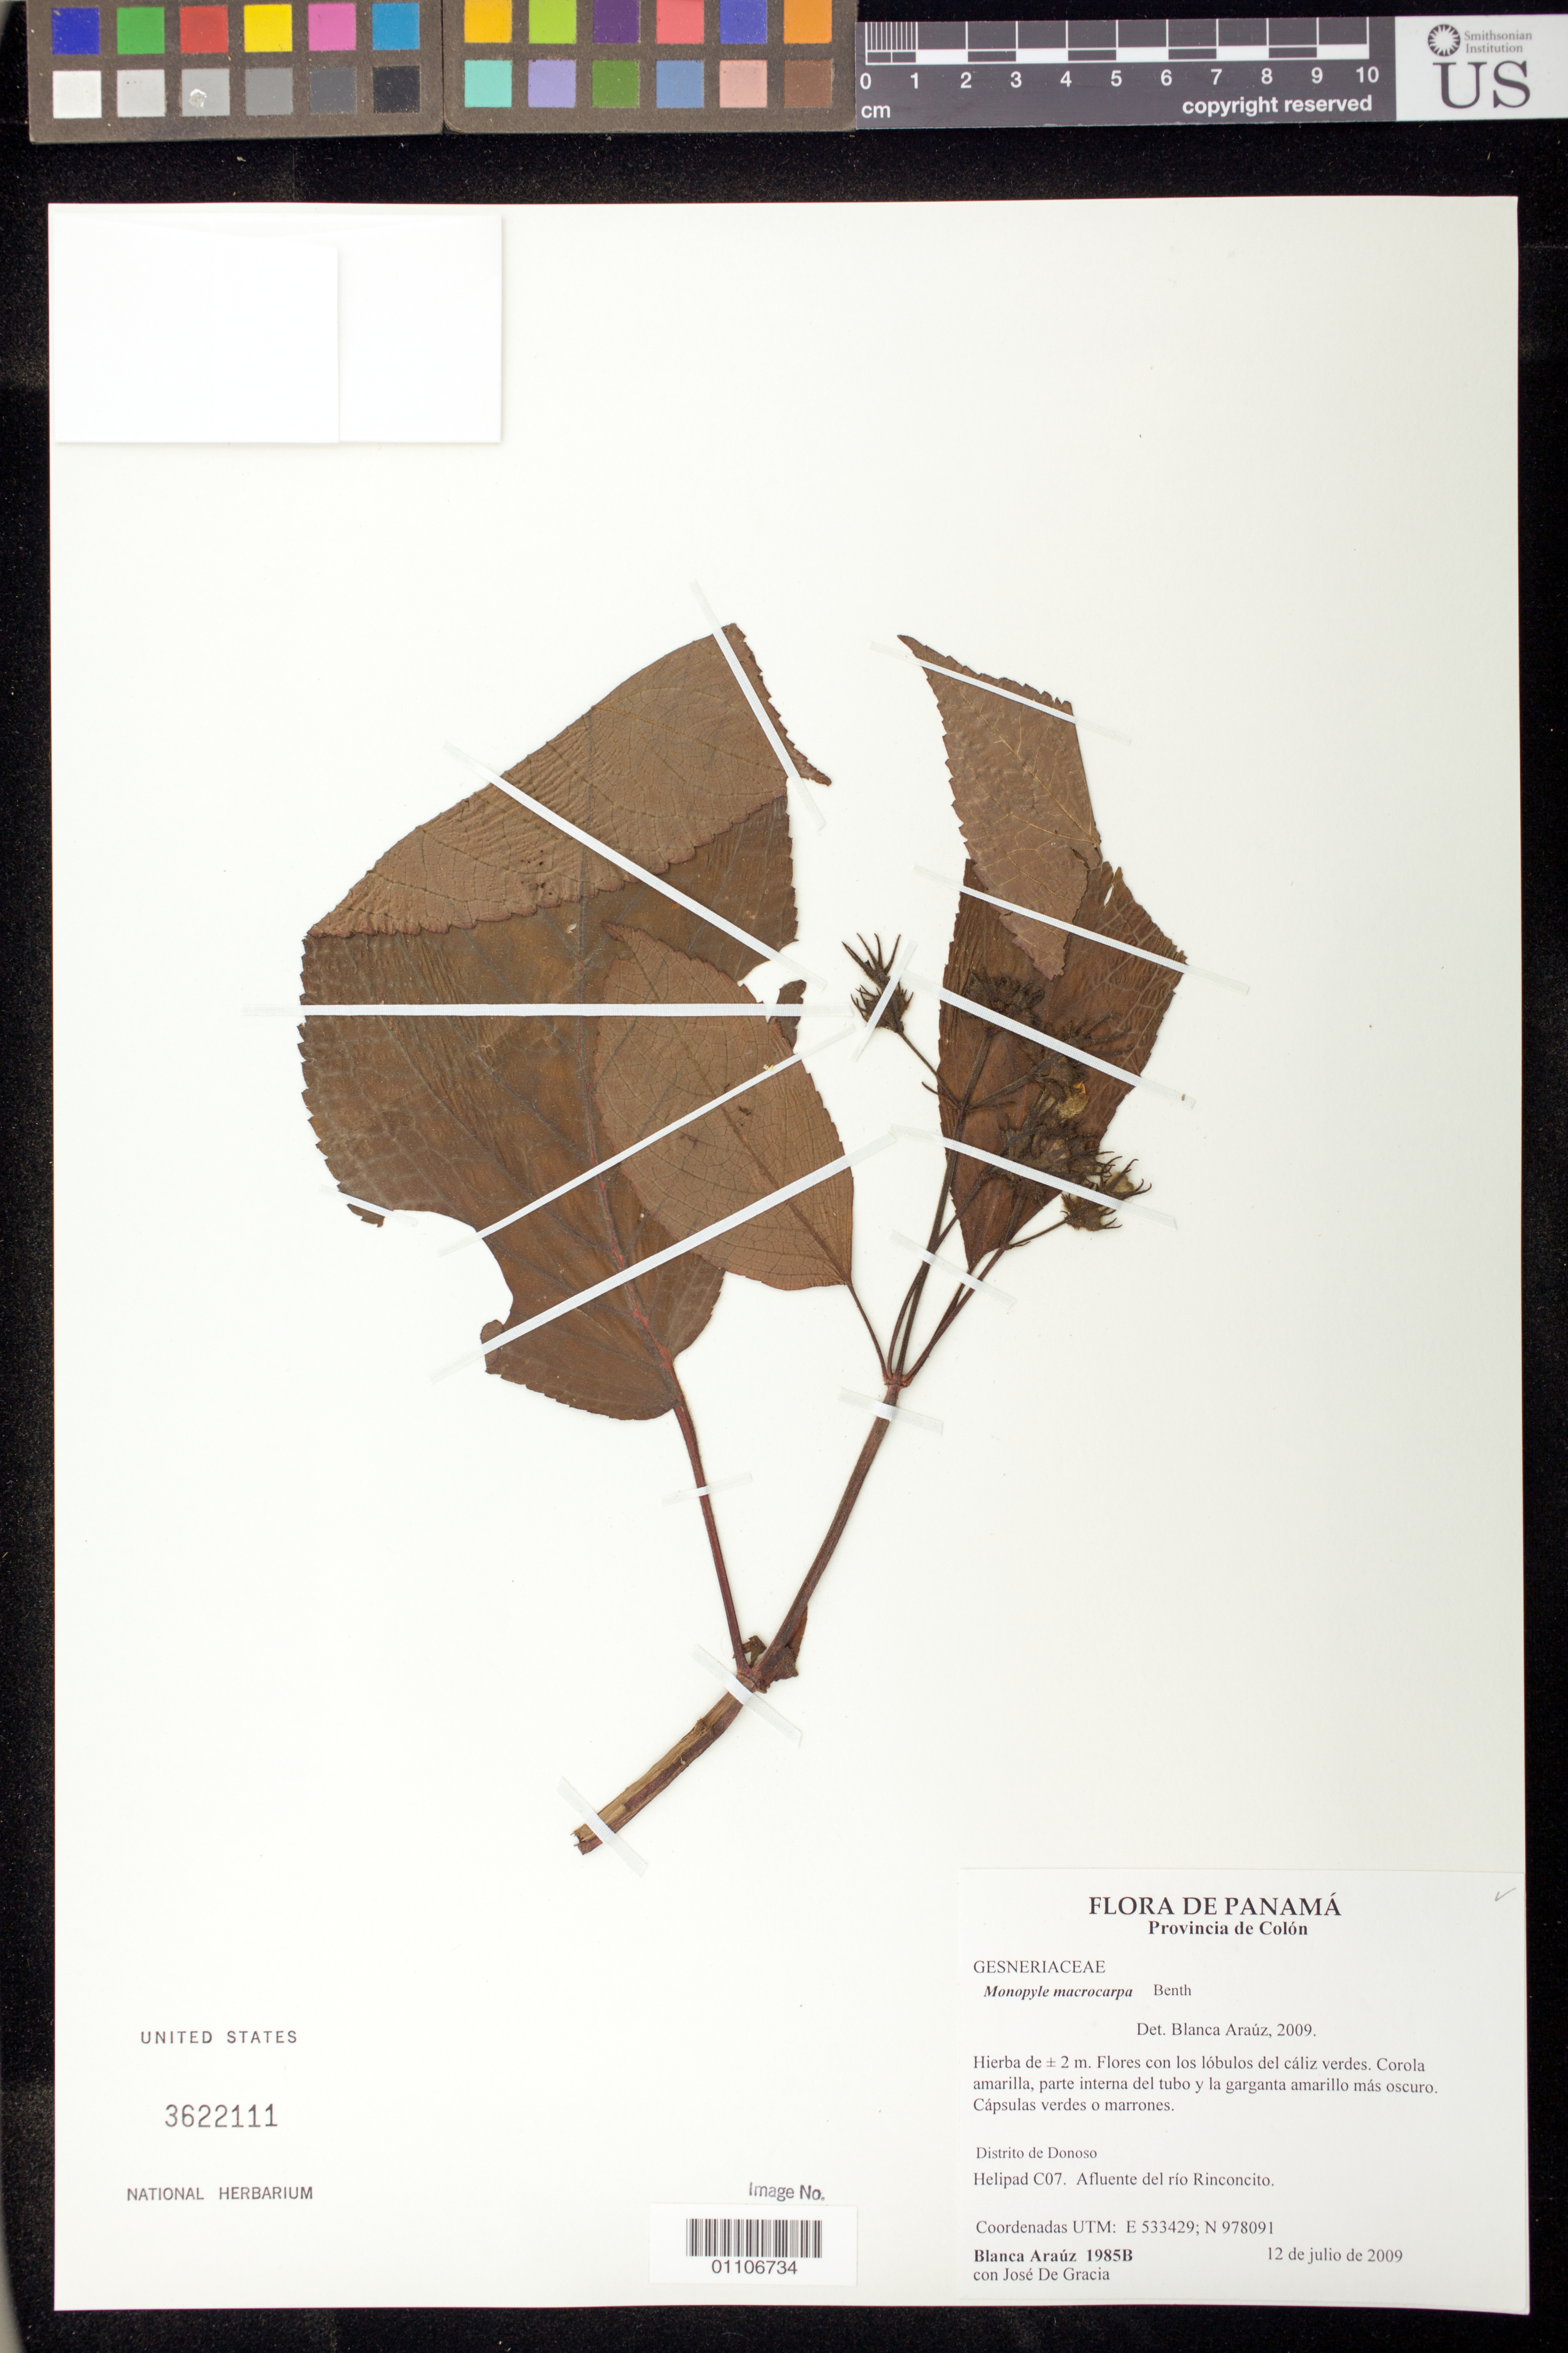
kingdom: Plantae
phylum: Tracheophyta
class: Magnoliopsida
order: Lamiales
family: Gesneriaceae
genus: Monopyle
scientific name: Monopyle macrocarpa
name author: Benth.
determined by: Araúz, B.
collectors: B. Araúz & J. De Gracia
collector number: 1985 B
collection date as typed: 12 Jul 2009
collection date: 2009-07-12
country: Panama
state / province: Colón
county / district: Donoso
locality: Distrito de Donoso: Helipad C07. Afluente del Rio Rinconcito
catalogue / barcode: US 3622111